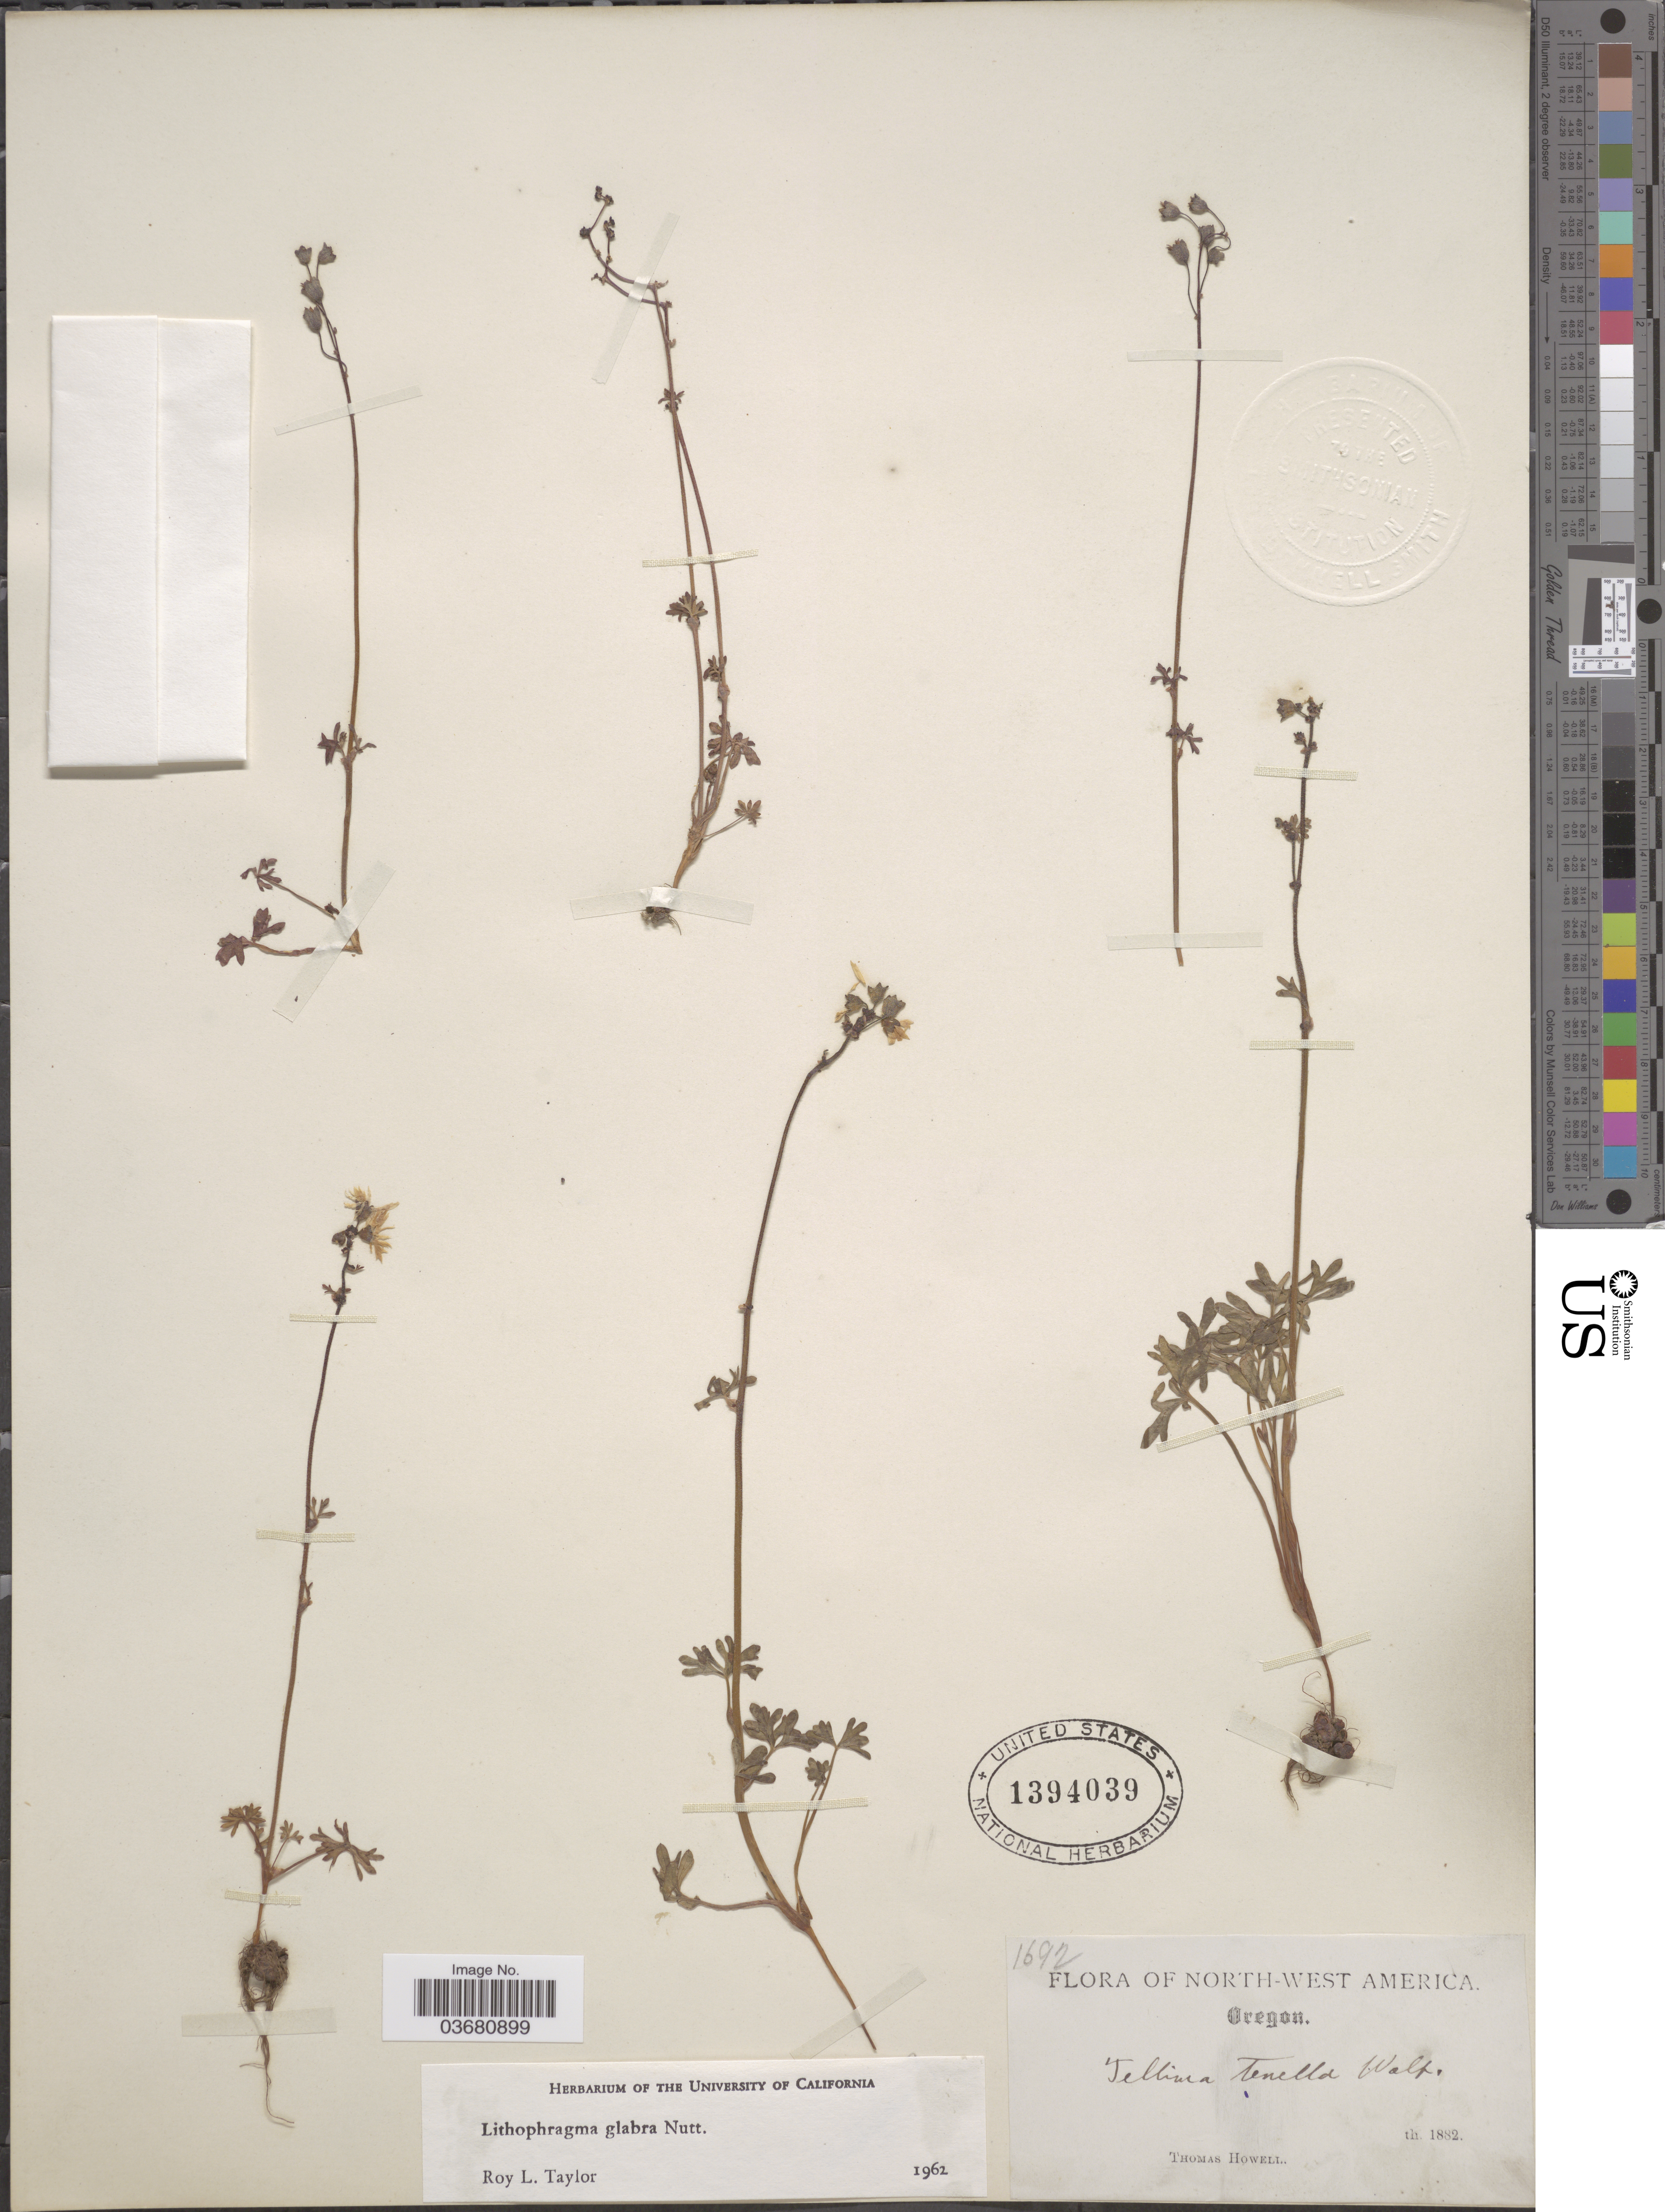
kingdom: Plantae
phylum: Tracheophyta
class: Magnoliopsida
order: Saxifragales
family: Saxifragaceae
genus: Lithophragma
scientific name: Lithophragma glabrum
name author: Nutt.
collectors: T. Howell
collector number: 1692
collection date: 1882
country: United States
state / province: Oregon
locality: North-West America.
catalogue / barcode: US 1394039